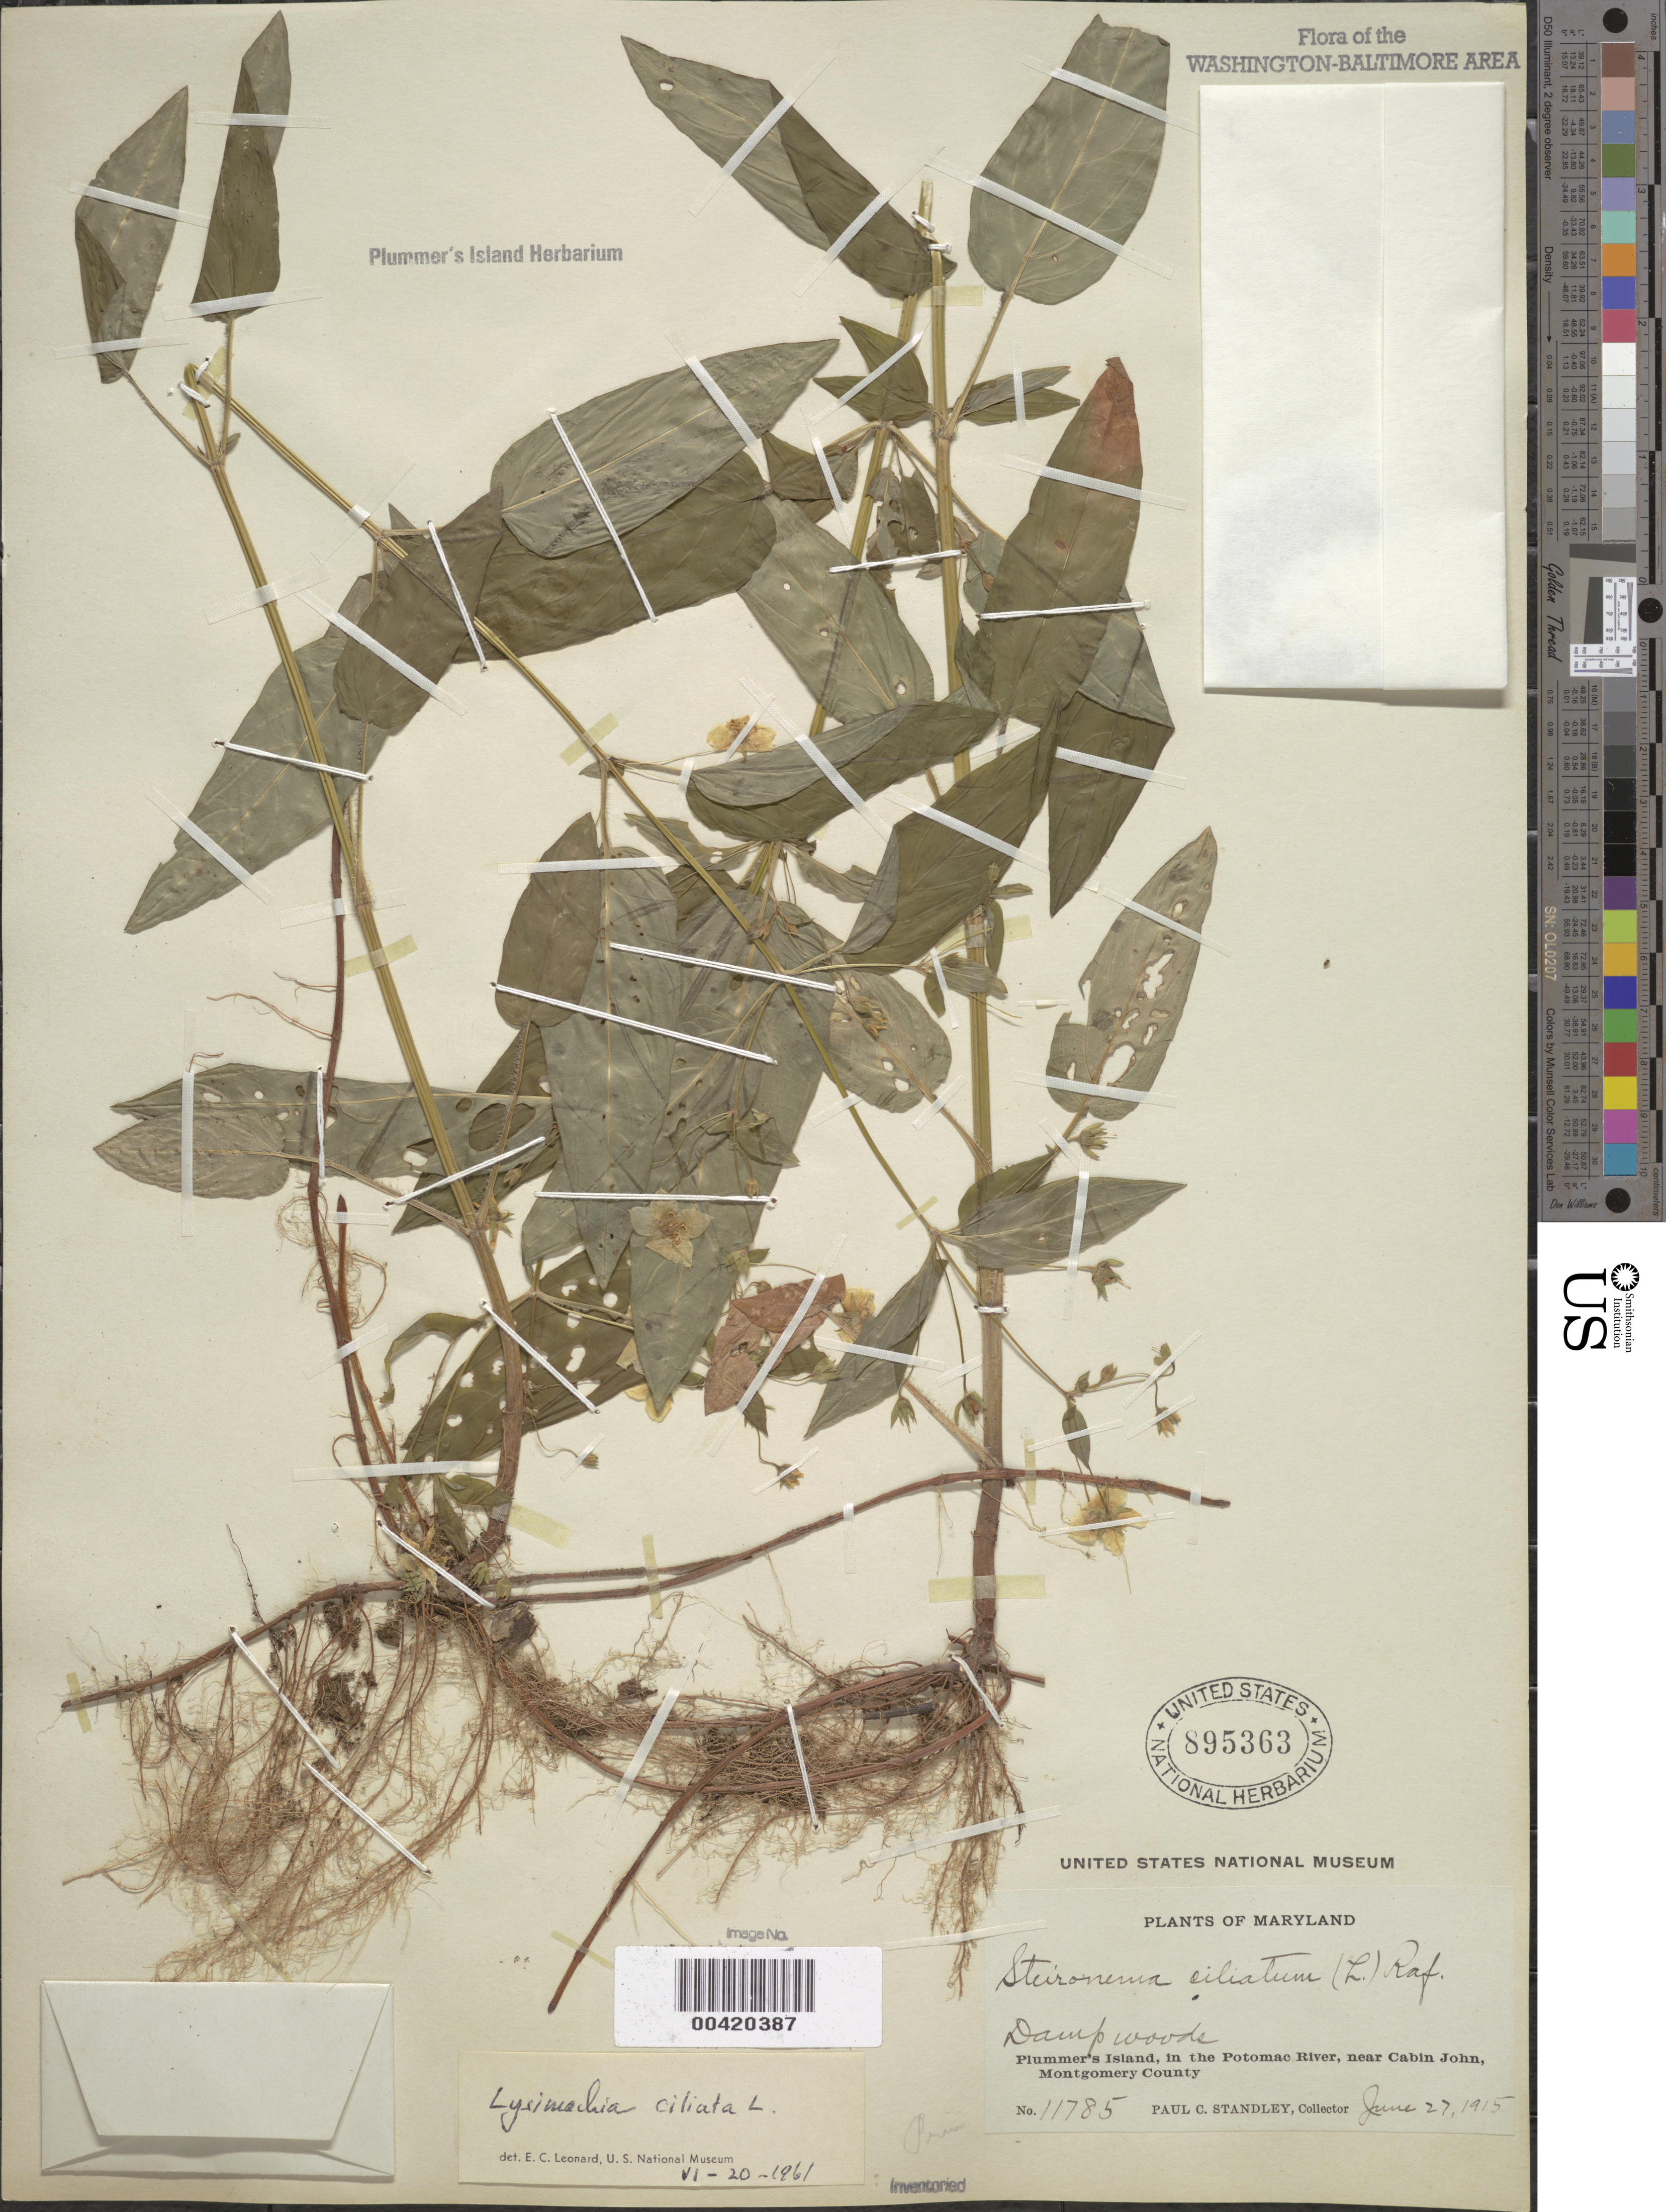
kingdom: Plantae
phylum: Tracheophyta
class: Magnoliopsida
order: Ericales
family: Primulaceae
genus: Lysimachia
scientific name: Lysimachia ciliata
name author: L.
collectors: P. C. Standley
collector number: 11785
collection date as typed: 27 Jun 1915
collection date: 1915-06-27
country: United States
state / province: Maryland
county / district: Montgomery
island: Plummers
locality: Plummer's Island C. & O. Canal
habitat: Damp woods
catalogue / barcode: US 895363